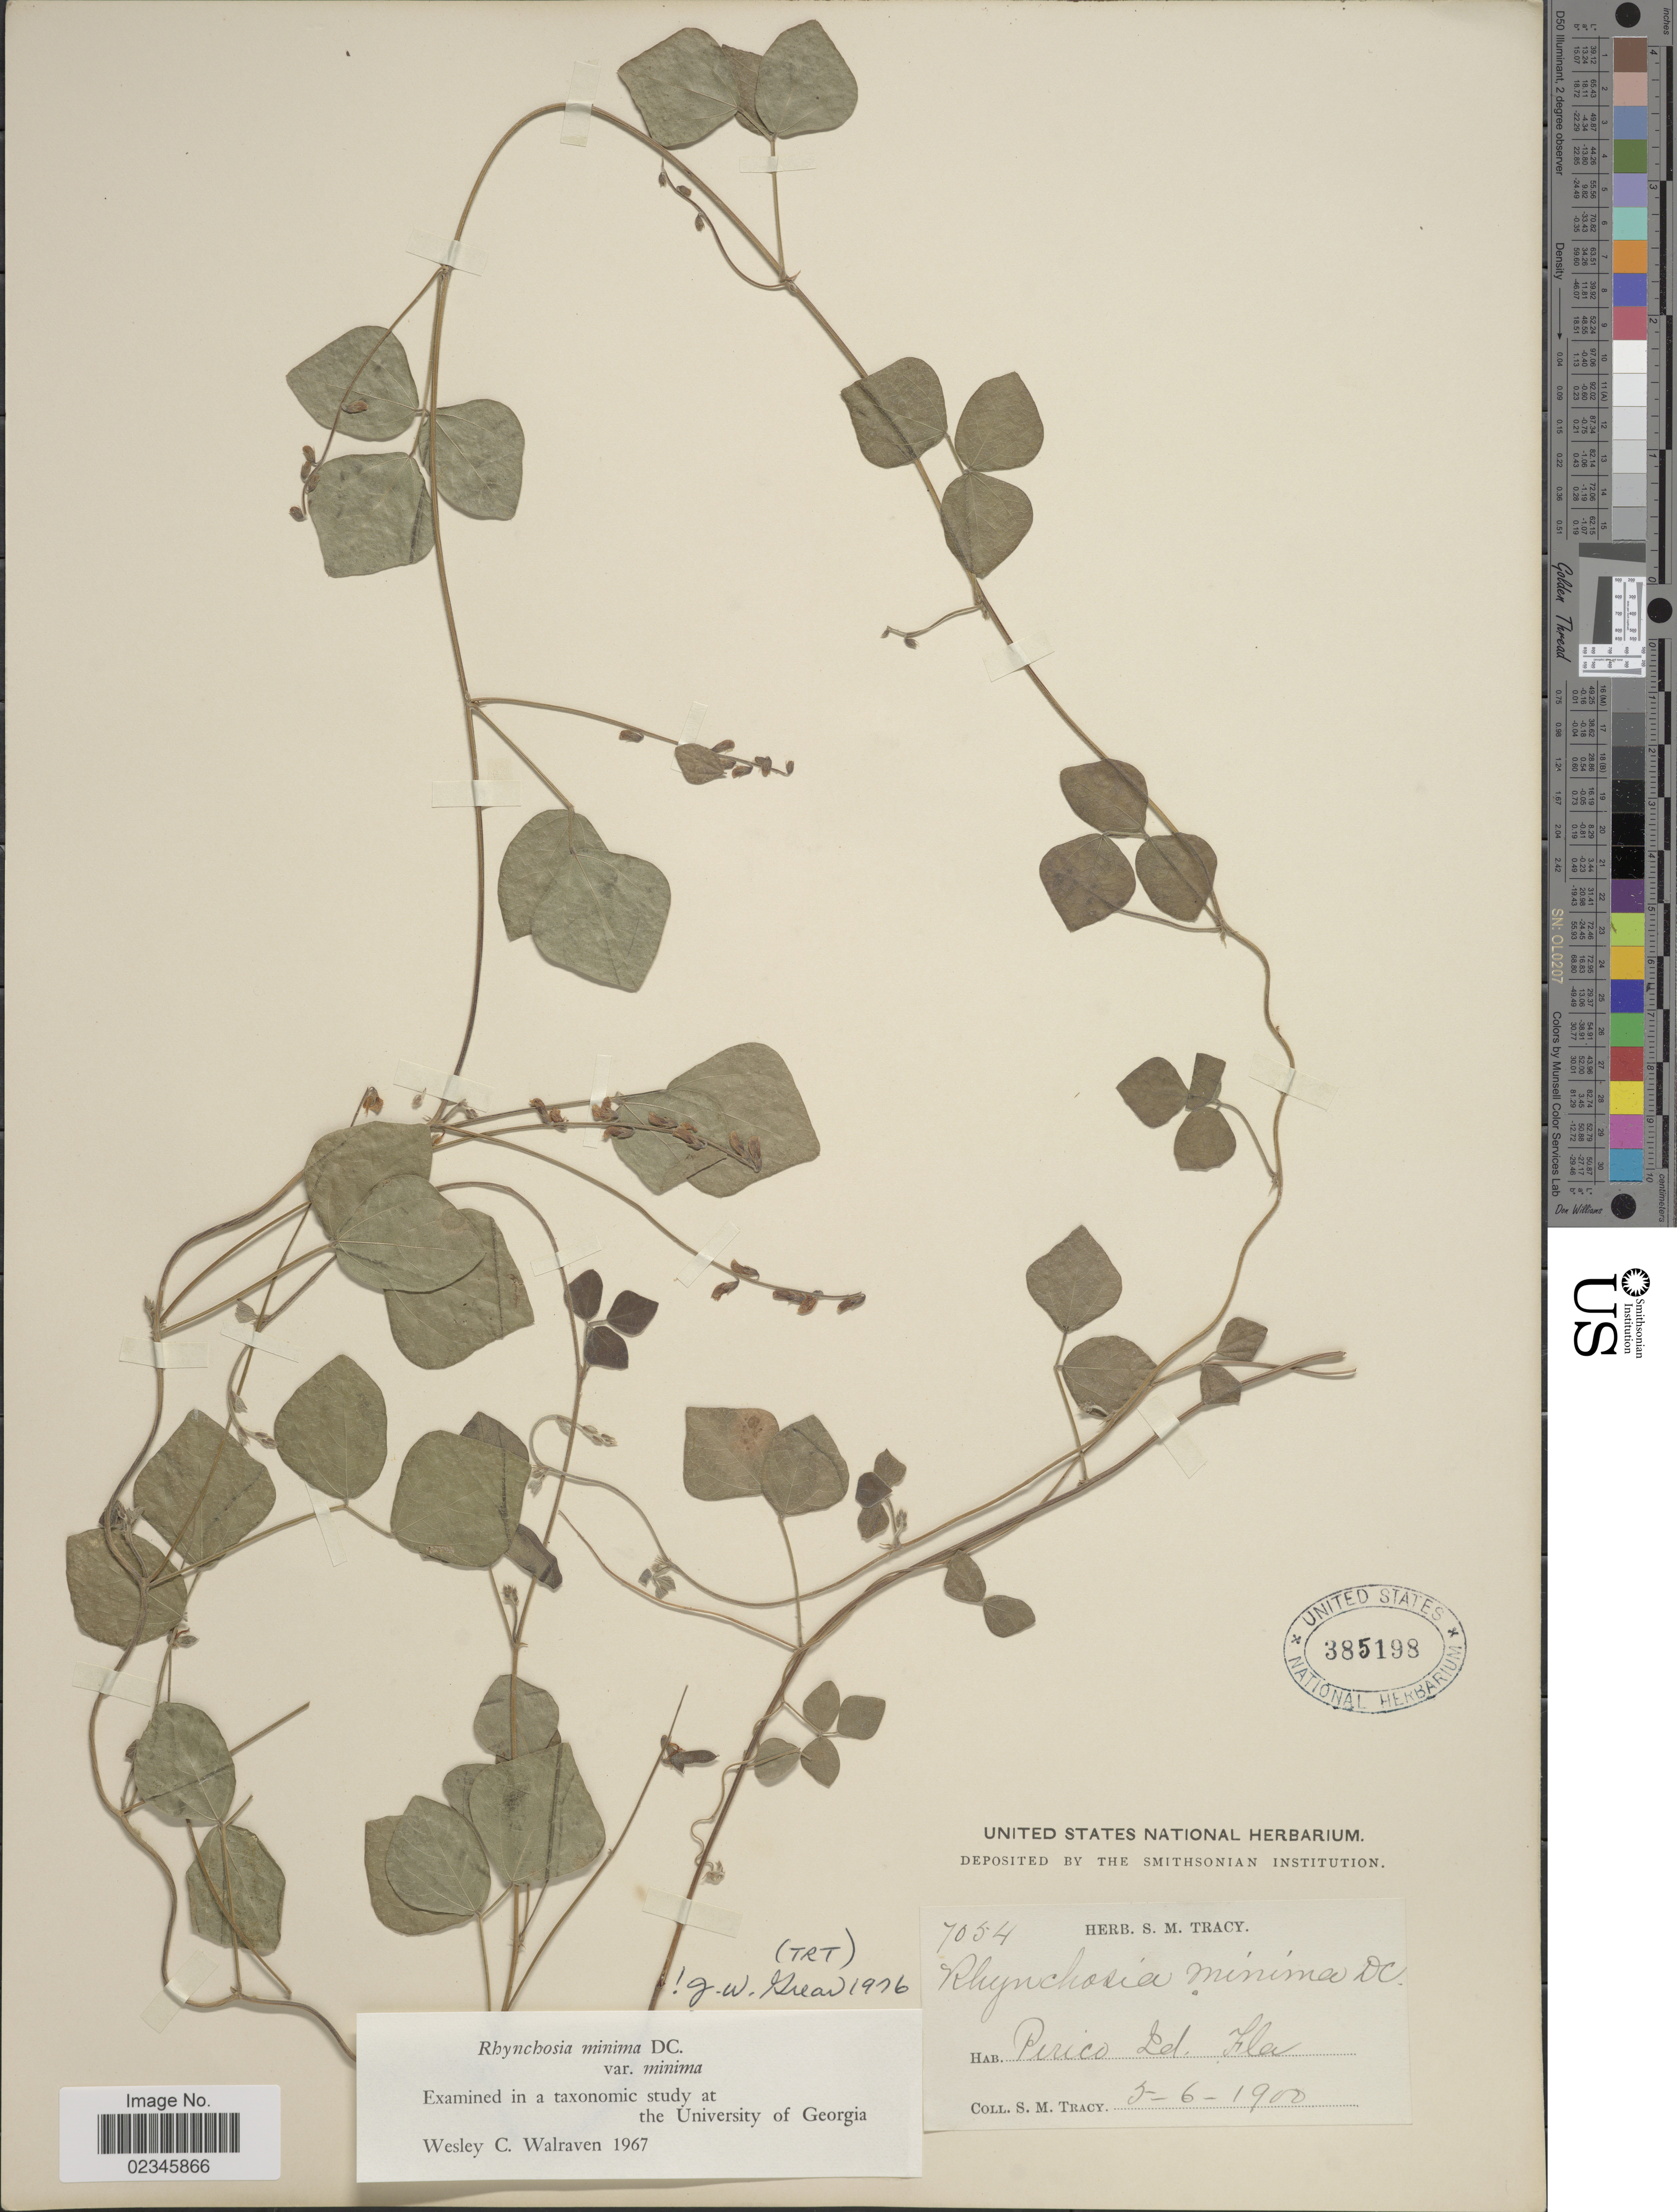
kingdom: Plantae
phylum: Tracheophyta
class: Magnoliopsida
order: Fabales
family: Fabaceae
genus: Rhynchosia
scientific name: Rhynchosia minima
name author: (L.) DC.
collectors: S. M. Tracy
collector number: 7054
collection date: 1900-05-06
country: United States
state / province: Florida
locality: Perico Id.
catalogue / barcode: US 385198